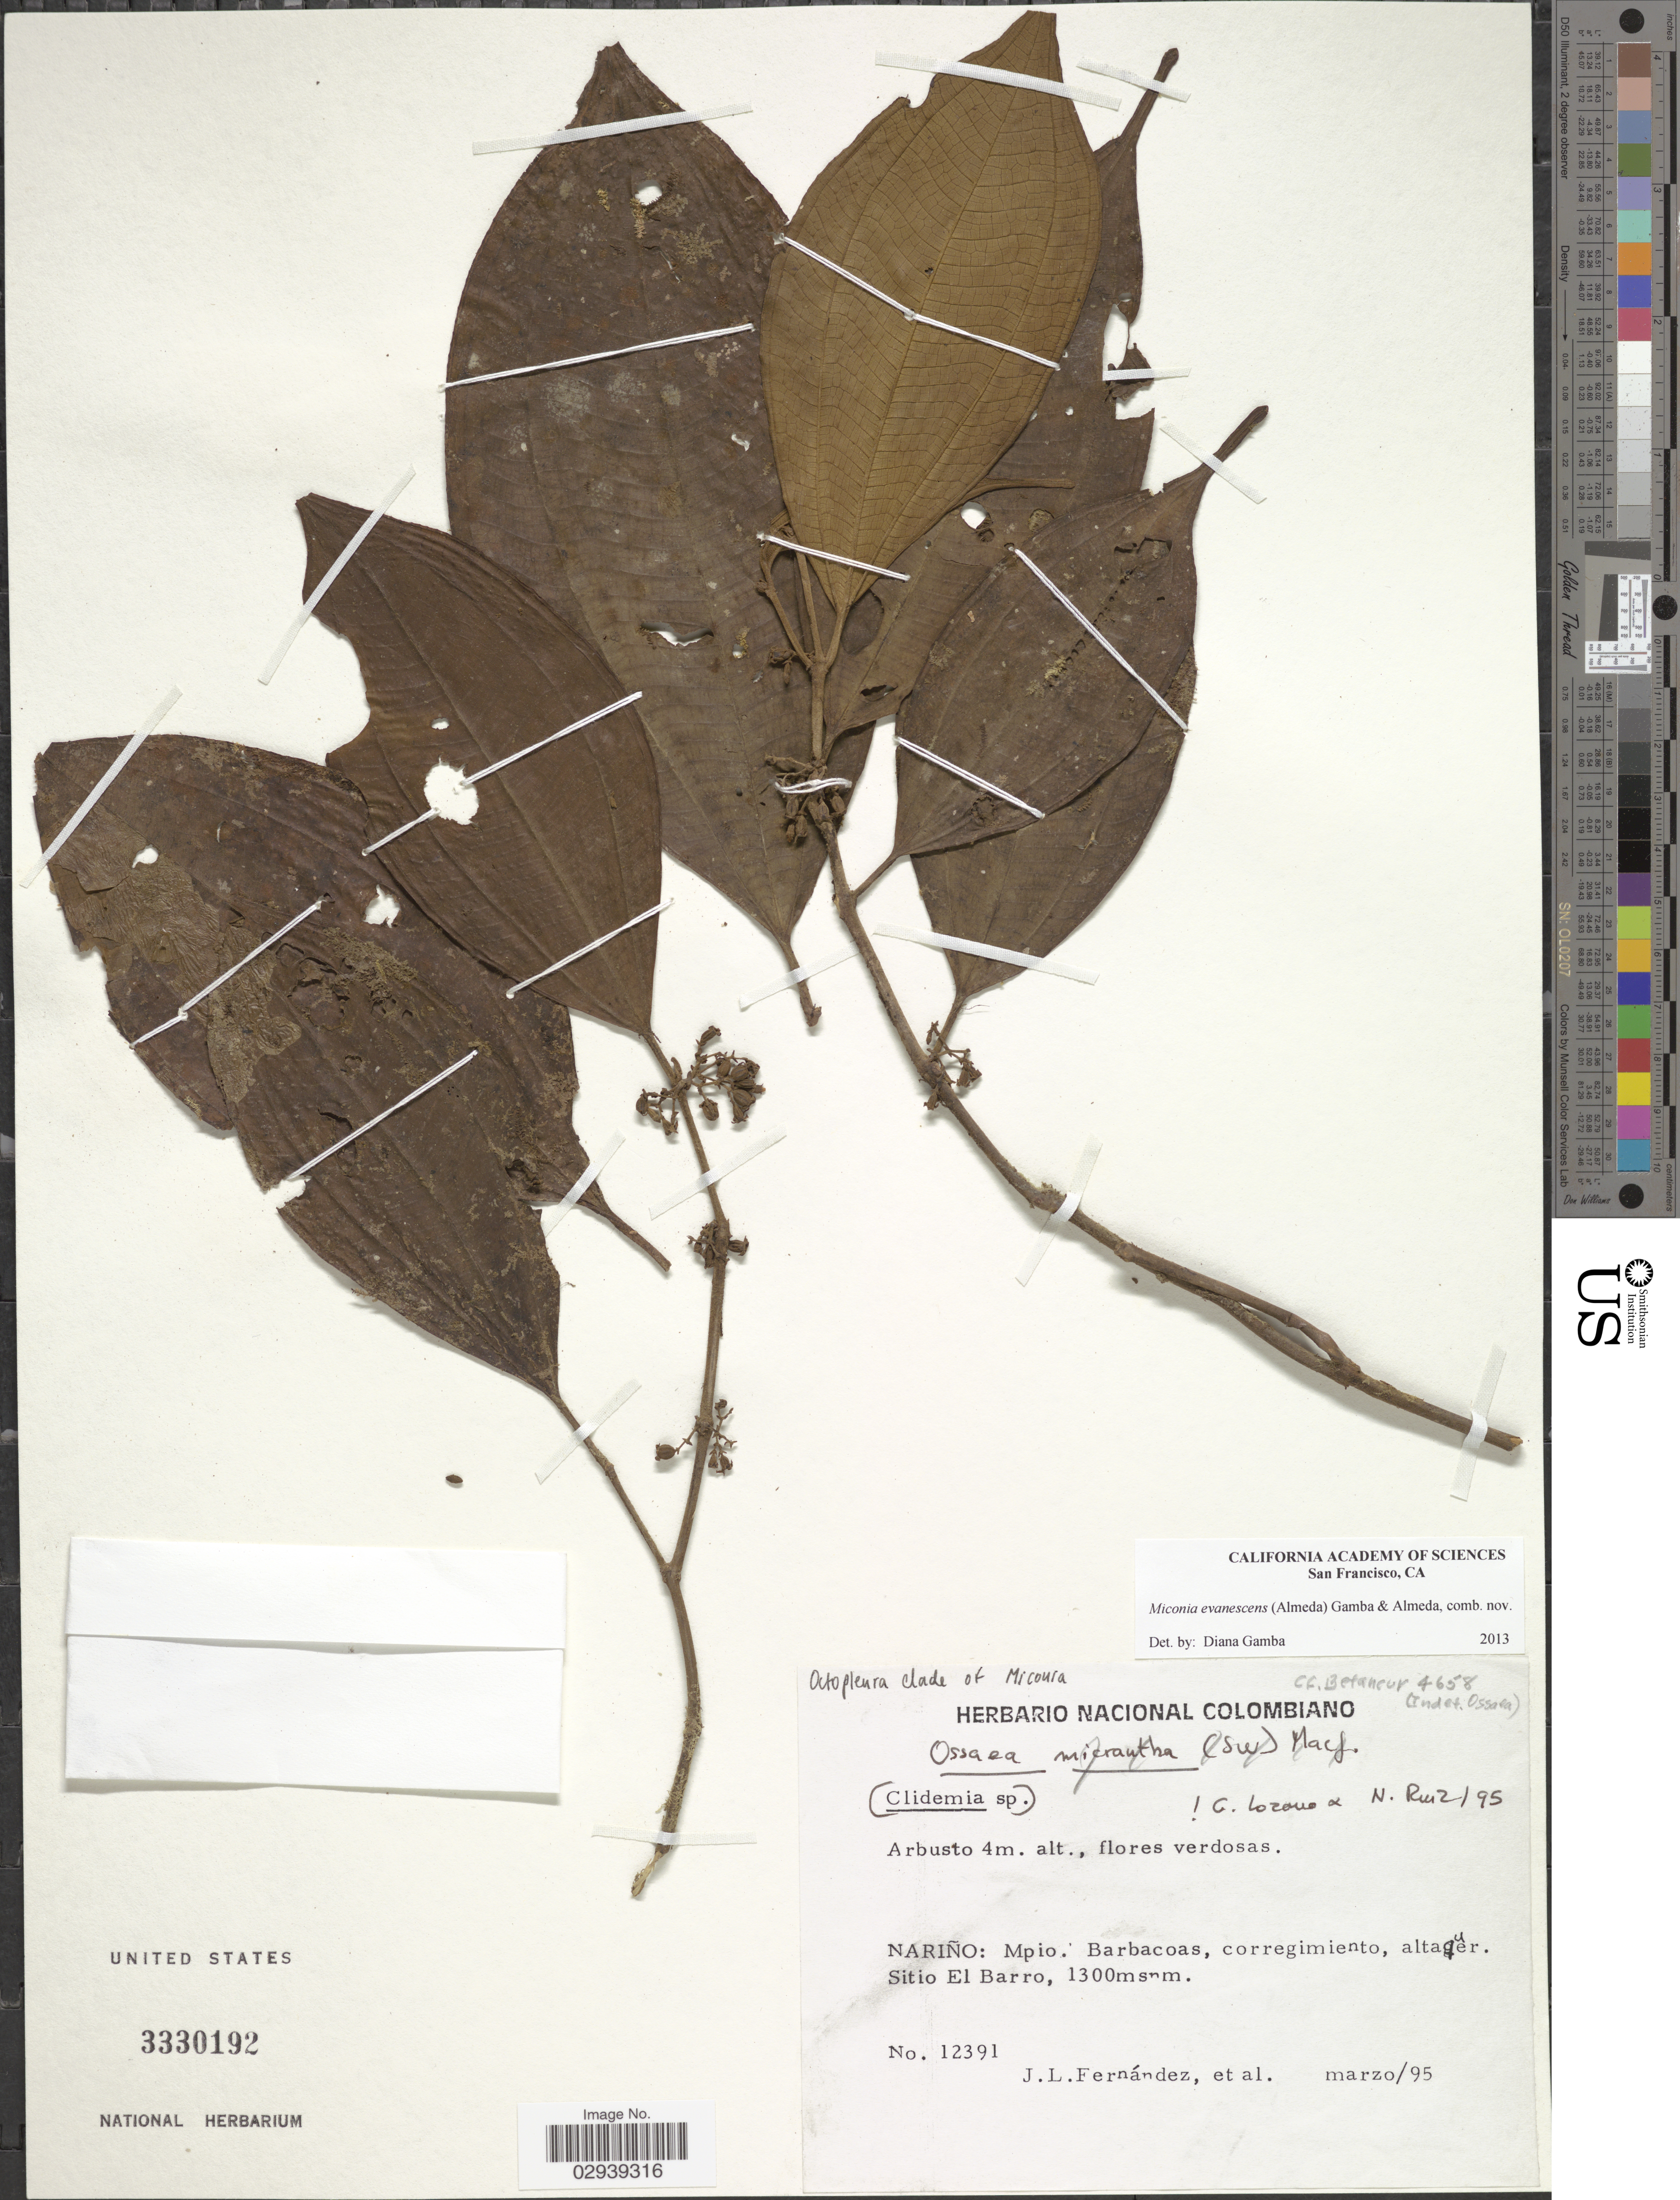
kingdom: Plantae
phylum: Tracheophyta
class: Magnoliopsida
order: Myrtales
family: Melastomataceae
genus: Miconia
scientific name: Miconia evanescens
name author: (Almeda) Gamba & Almeda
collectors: J. Fernández & et al.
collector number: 12391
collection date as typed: Transcribed d/m/y: /3/95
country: Colombia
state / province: Nariño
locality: Mpio. Barbacoas, corregimiento, altauer. Sitio El Barro.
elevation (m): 1300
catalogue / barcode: US 3330192